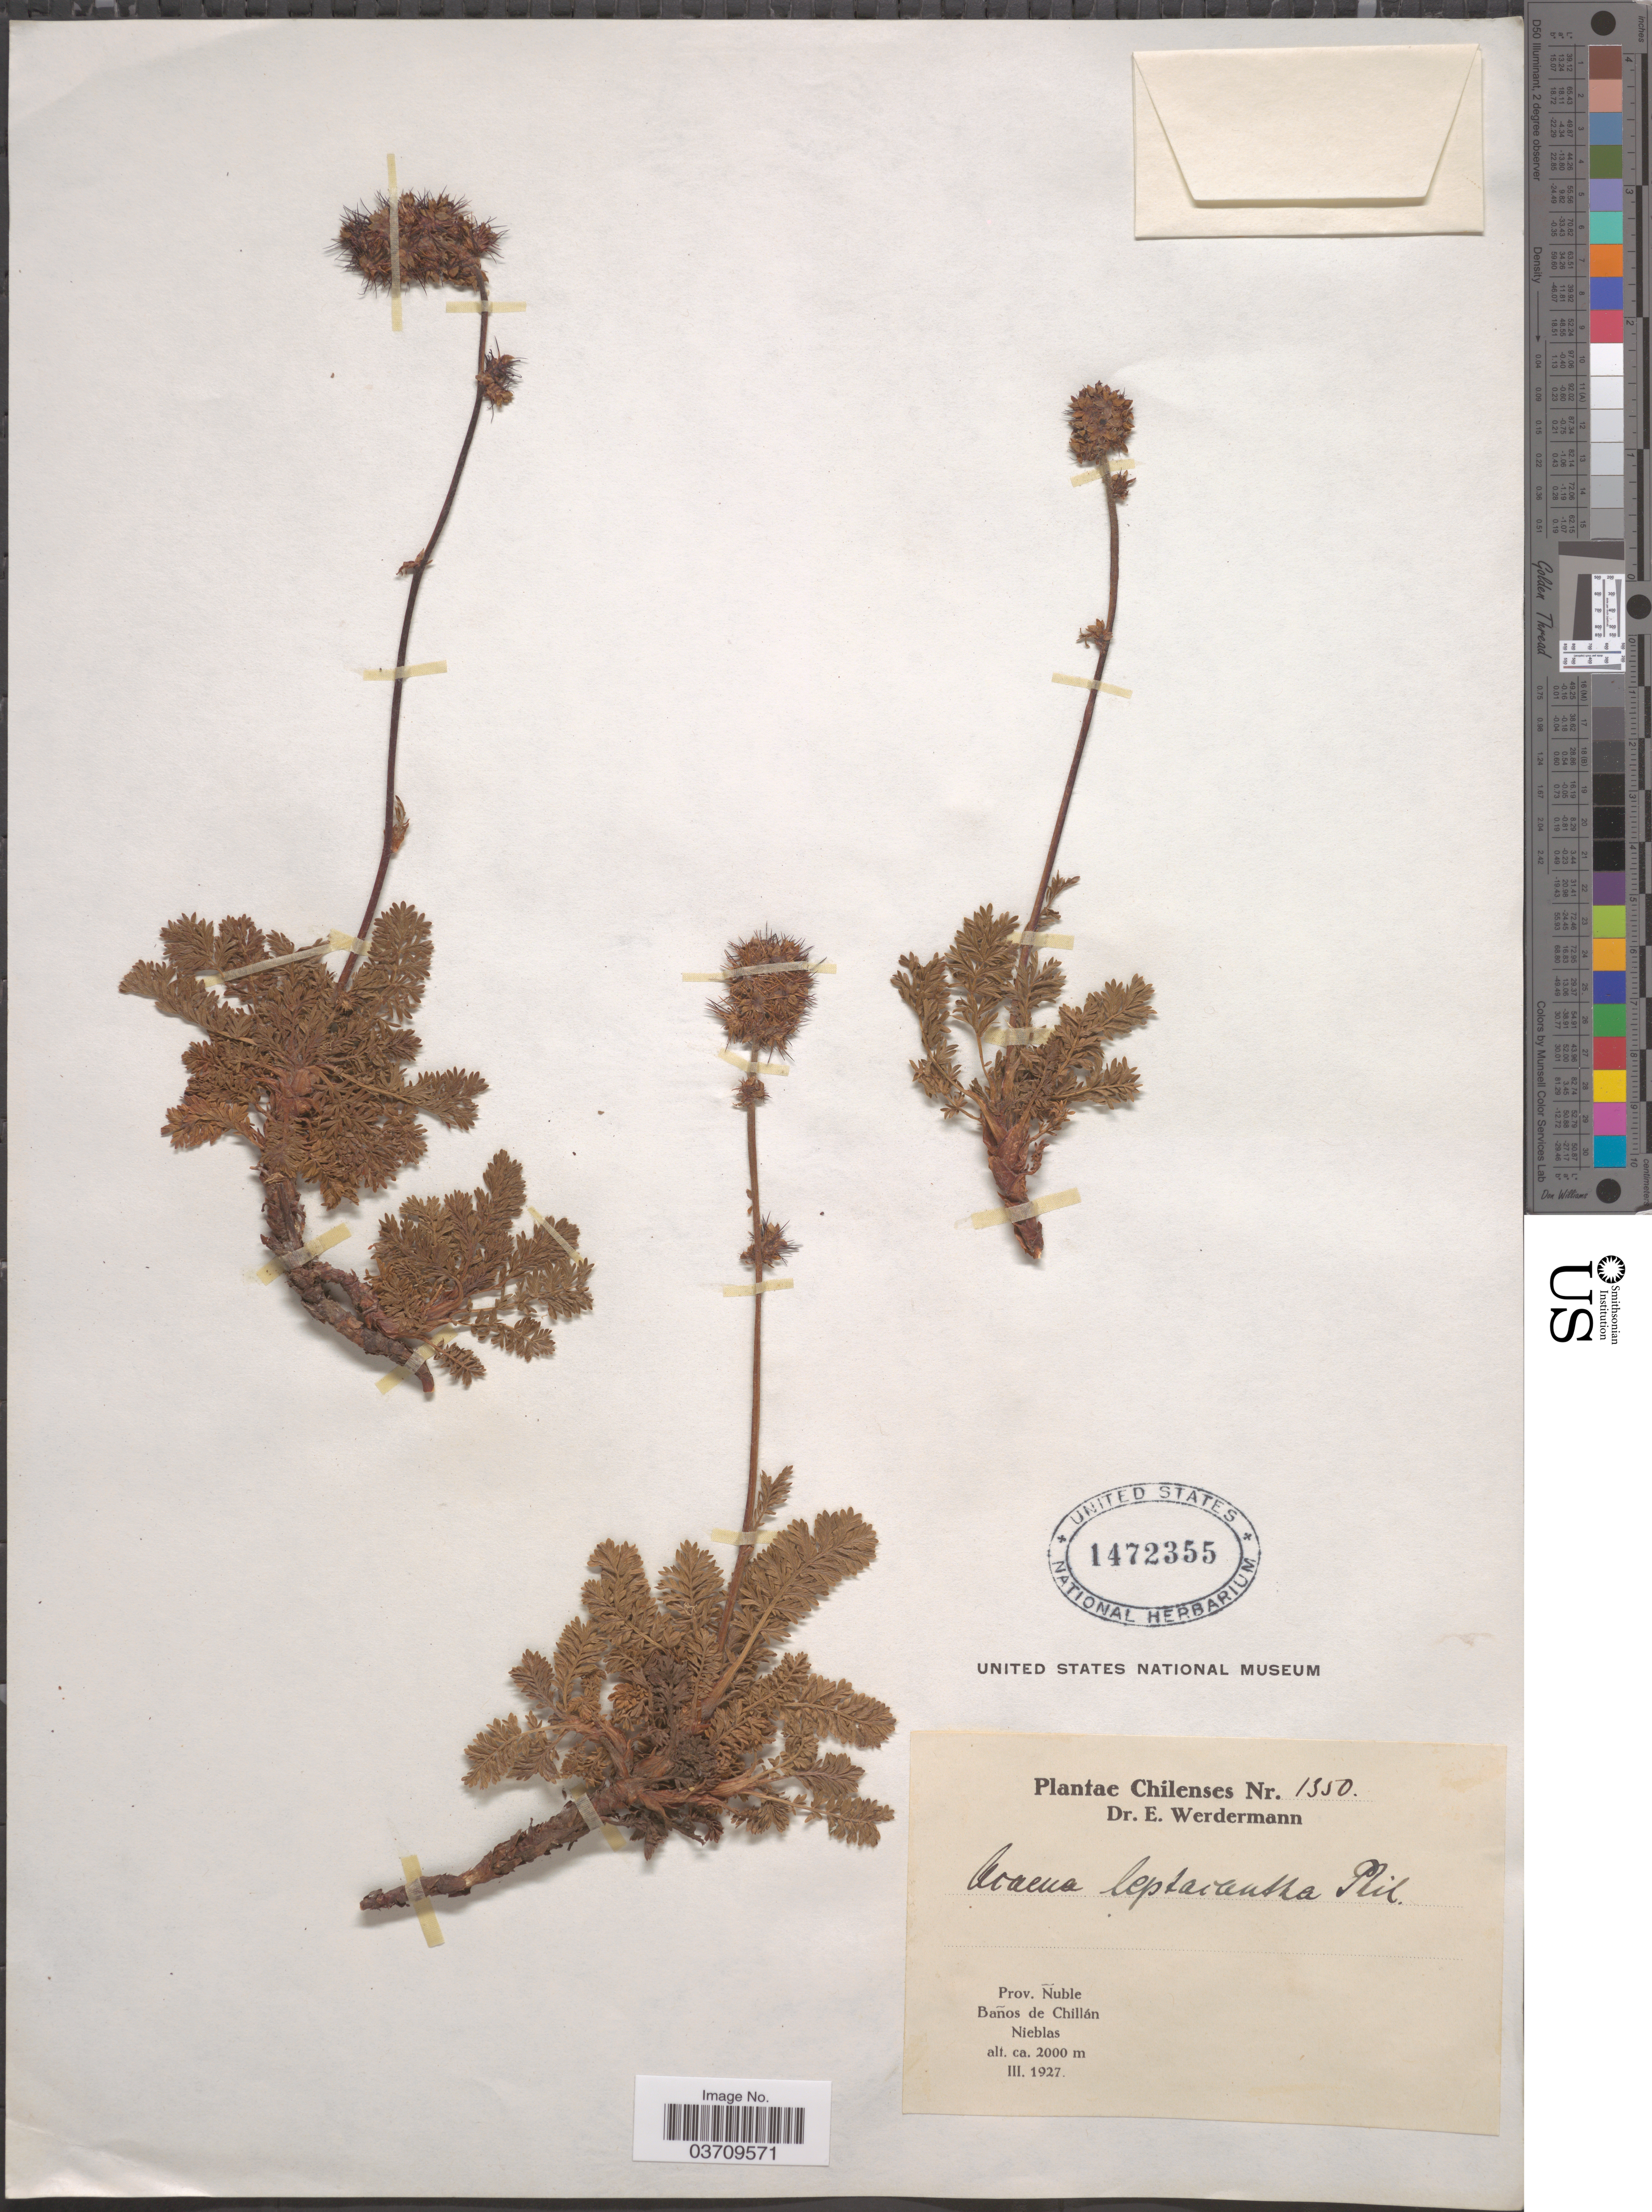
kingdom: Plantae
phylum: Tracheophyta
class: Magnoliopsida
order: Rosales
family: Rosaceae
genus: Acaena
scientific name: Acaena leptacantha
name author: Phil.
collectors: E. Werdermann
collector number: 1350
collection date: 1927-03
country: Chile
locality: Prov. Ñuble. Baños de Chillán. Nieblas.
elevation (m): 2000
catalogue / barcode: US 1472355